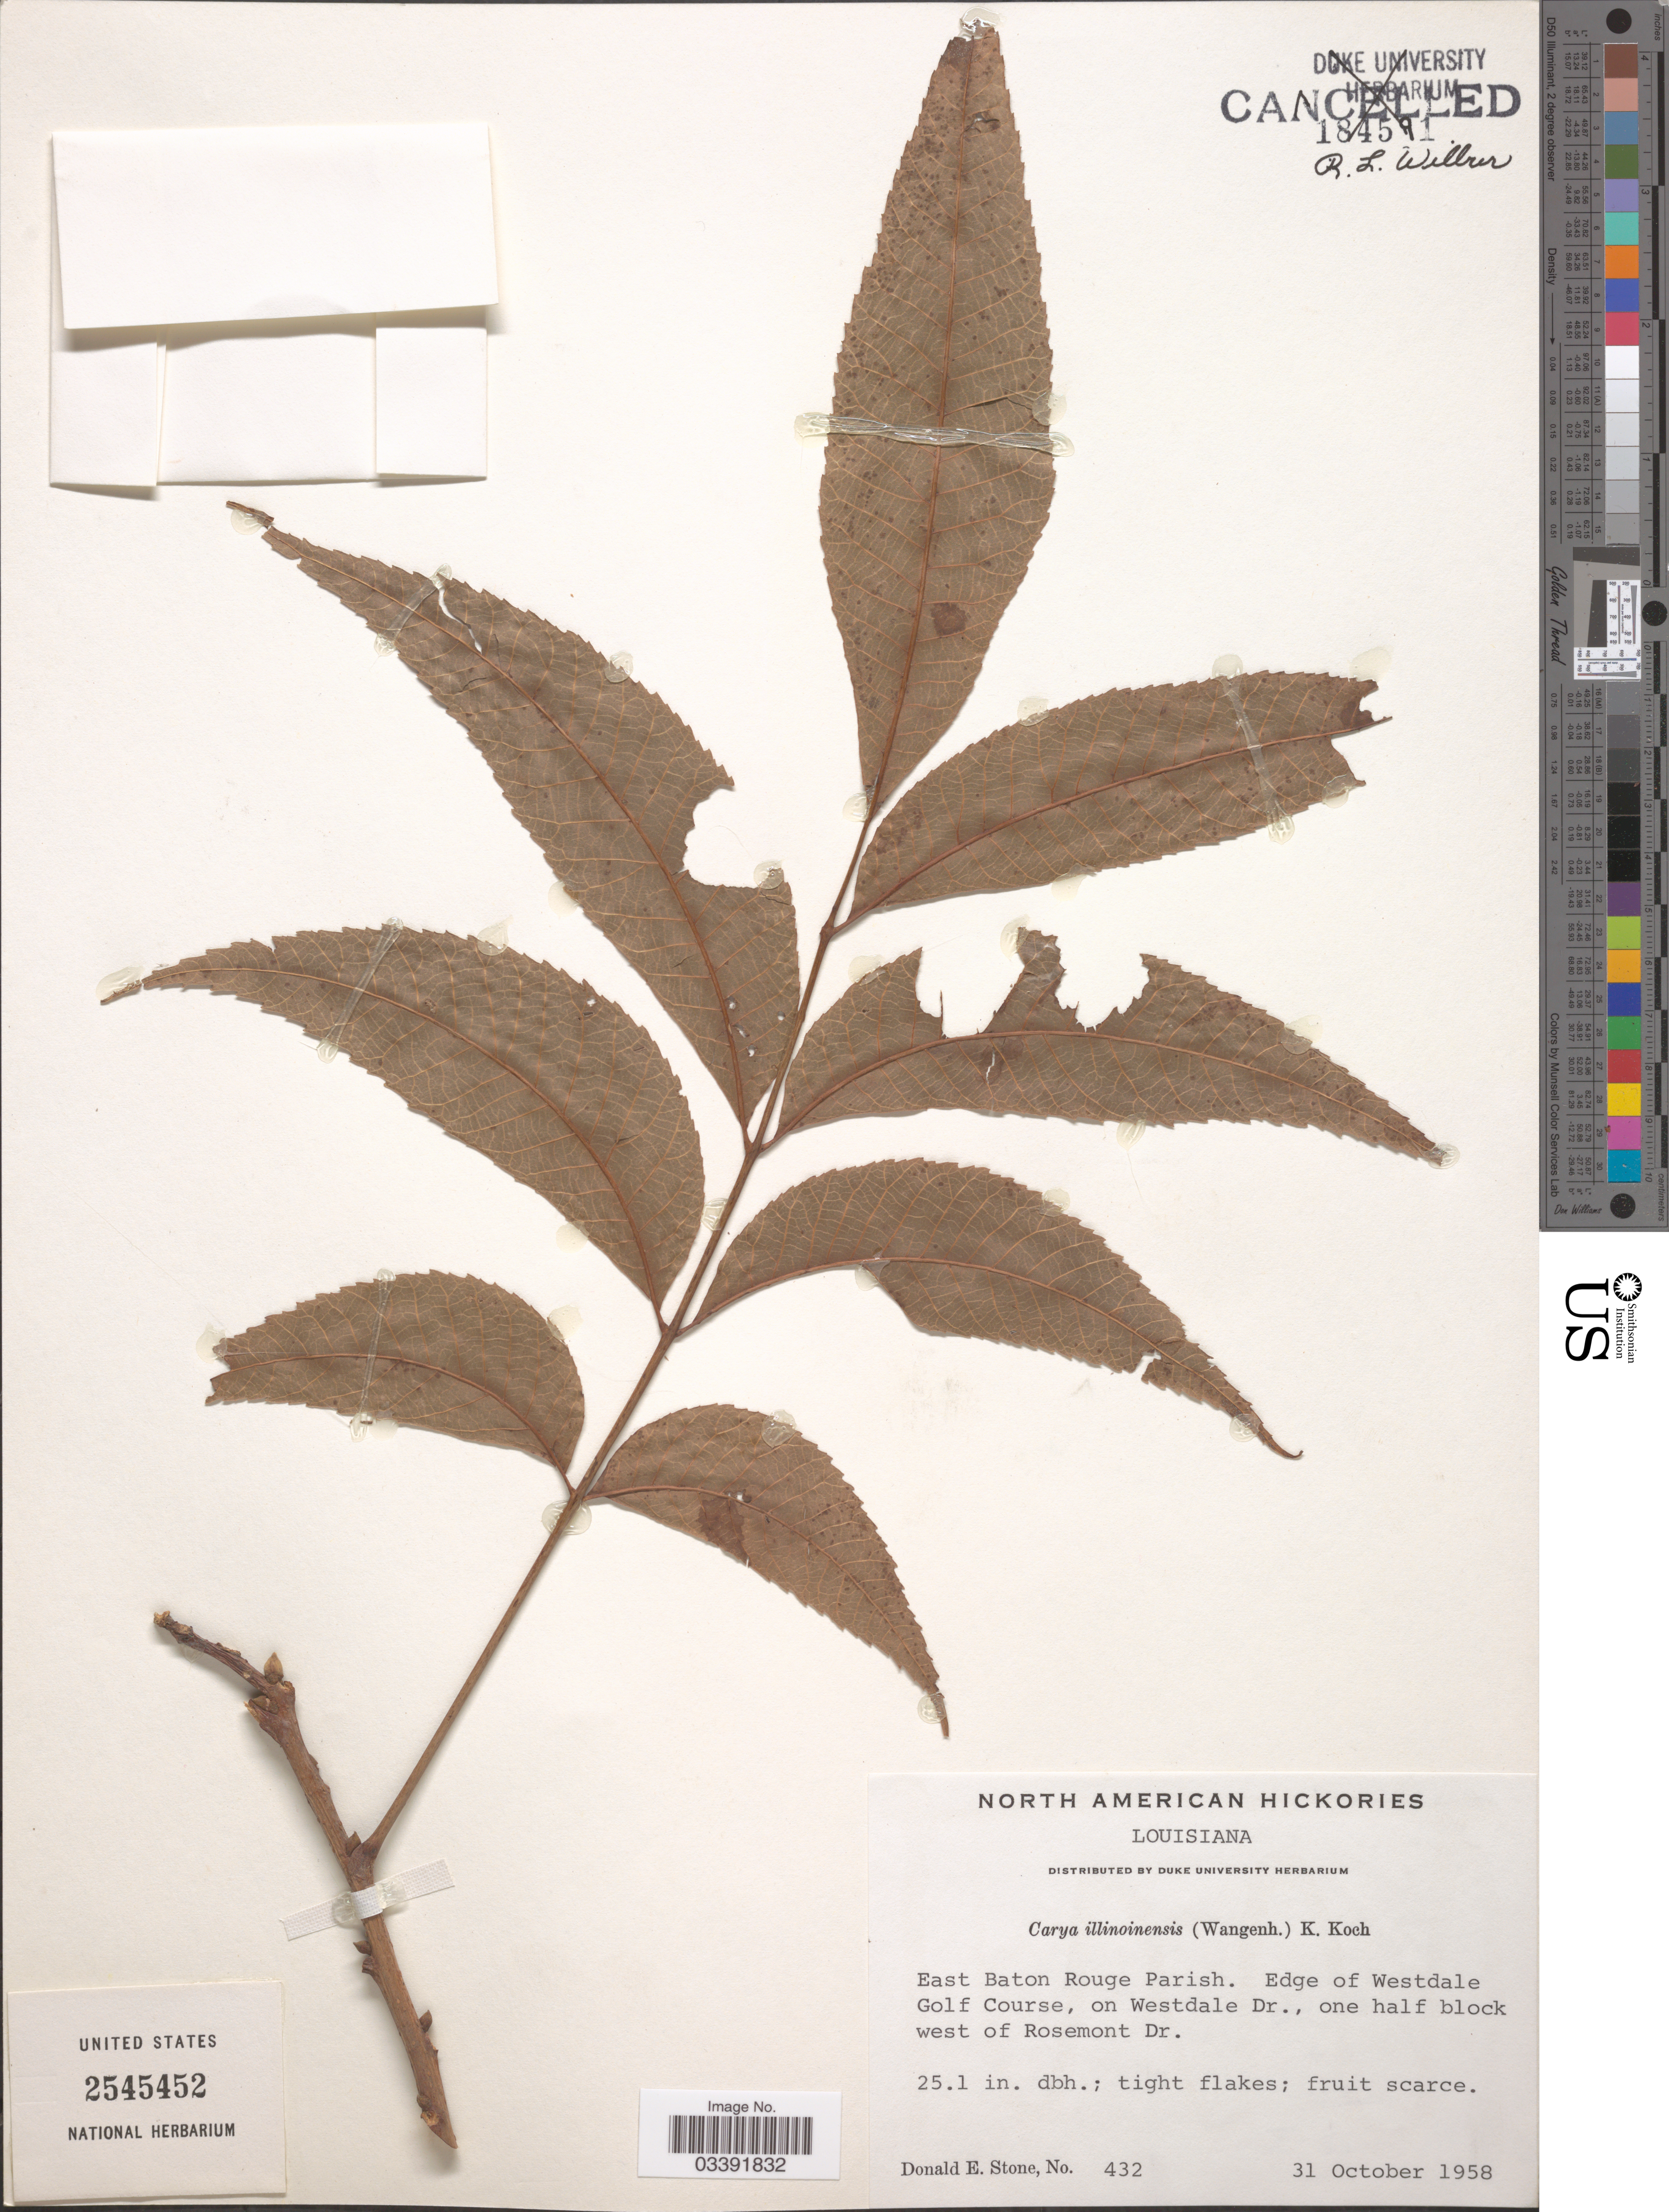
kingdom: Plantae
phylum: Tracheophyta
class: Magnoliopsida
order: Fagales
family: Juglandaceae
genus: Carya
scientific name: Carya illinoinensis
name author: (Wangenh.) K. Koch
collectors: D. Stone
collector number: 432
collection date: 1958-10-31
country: United States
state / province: Louisiana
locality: East Baton Rouge Parish. Edge of Westdale Golf Course, on Westdale Dr., one half block west of Rosemont Dr.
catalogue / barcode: US 2545452